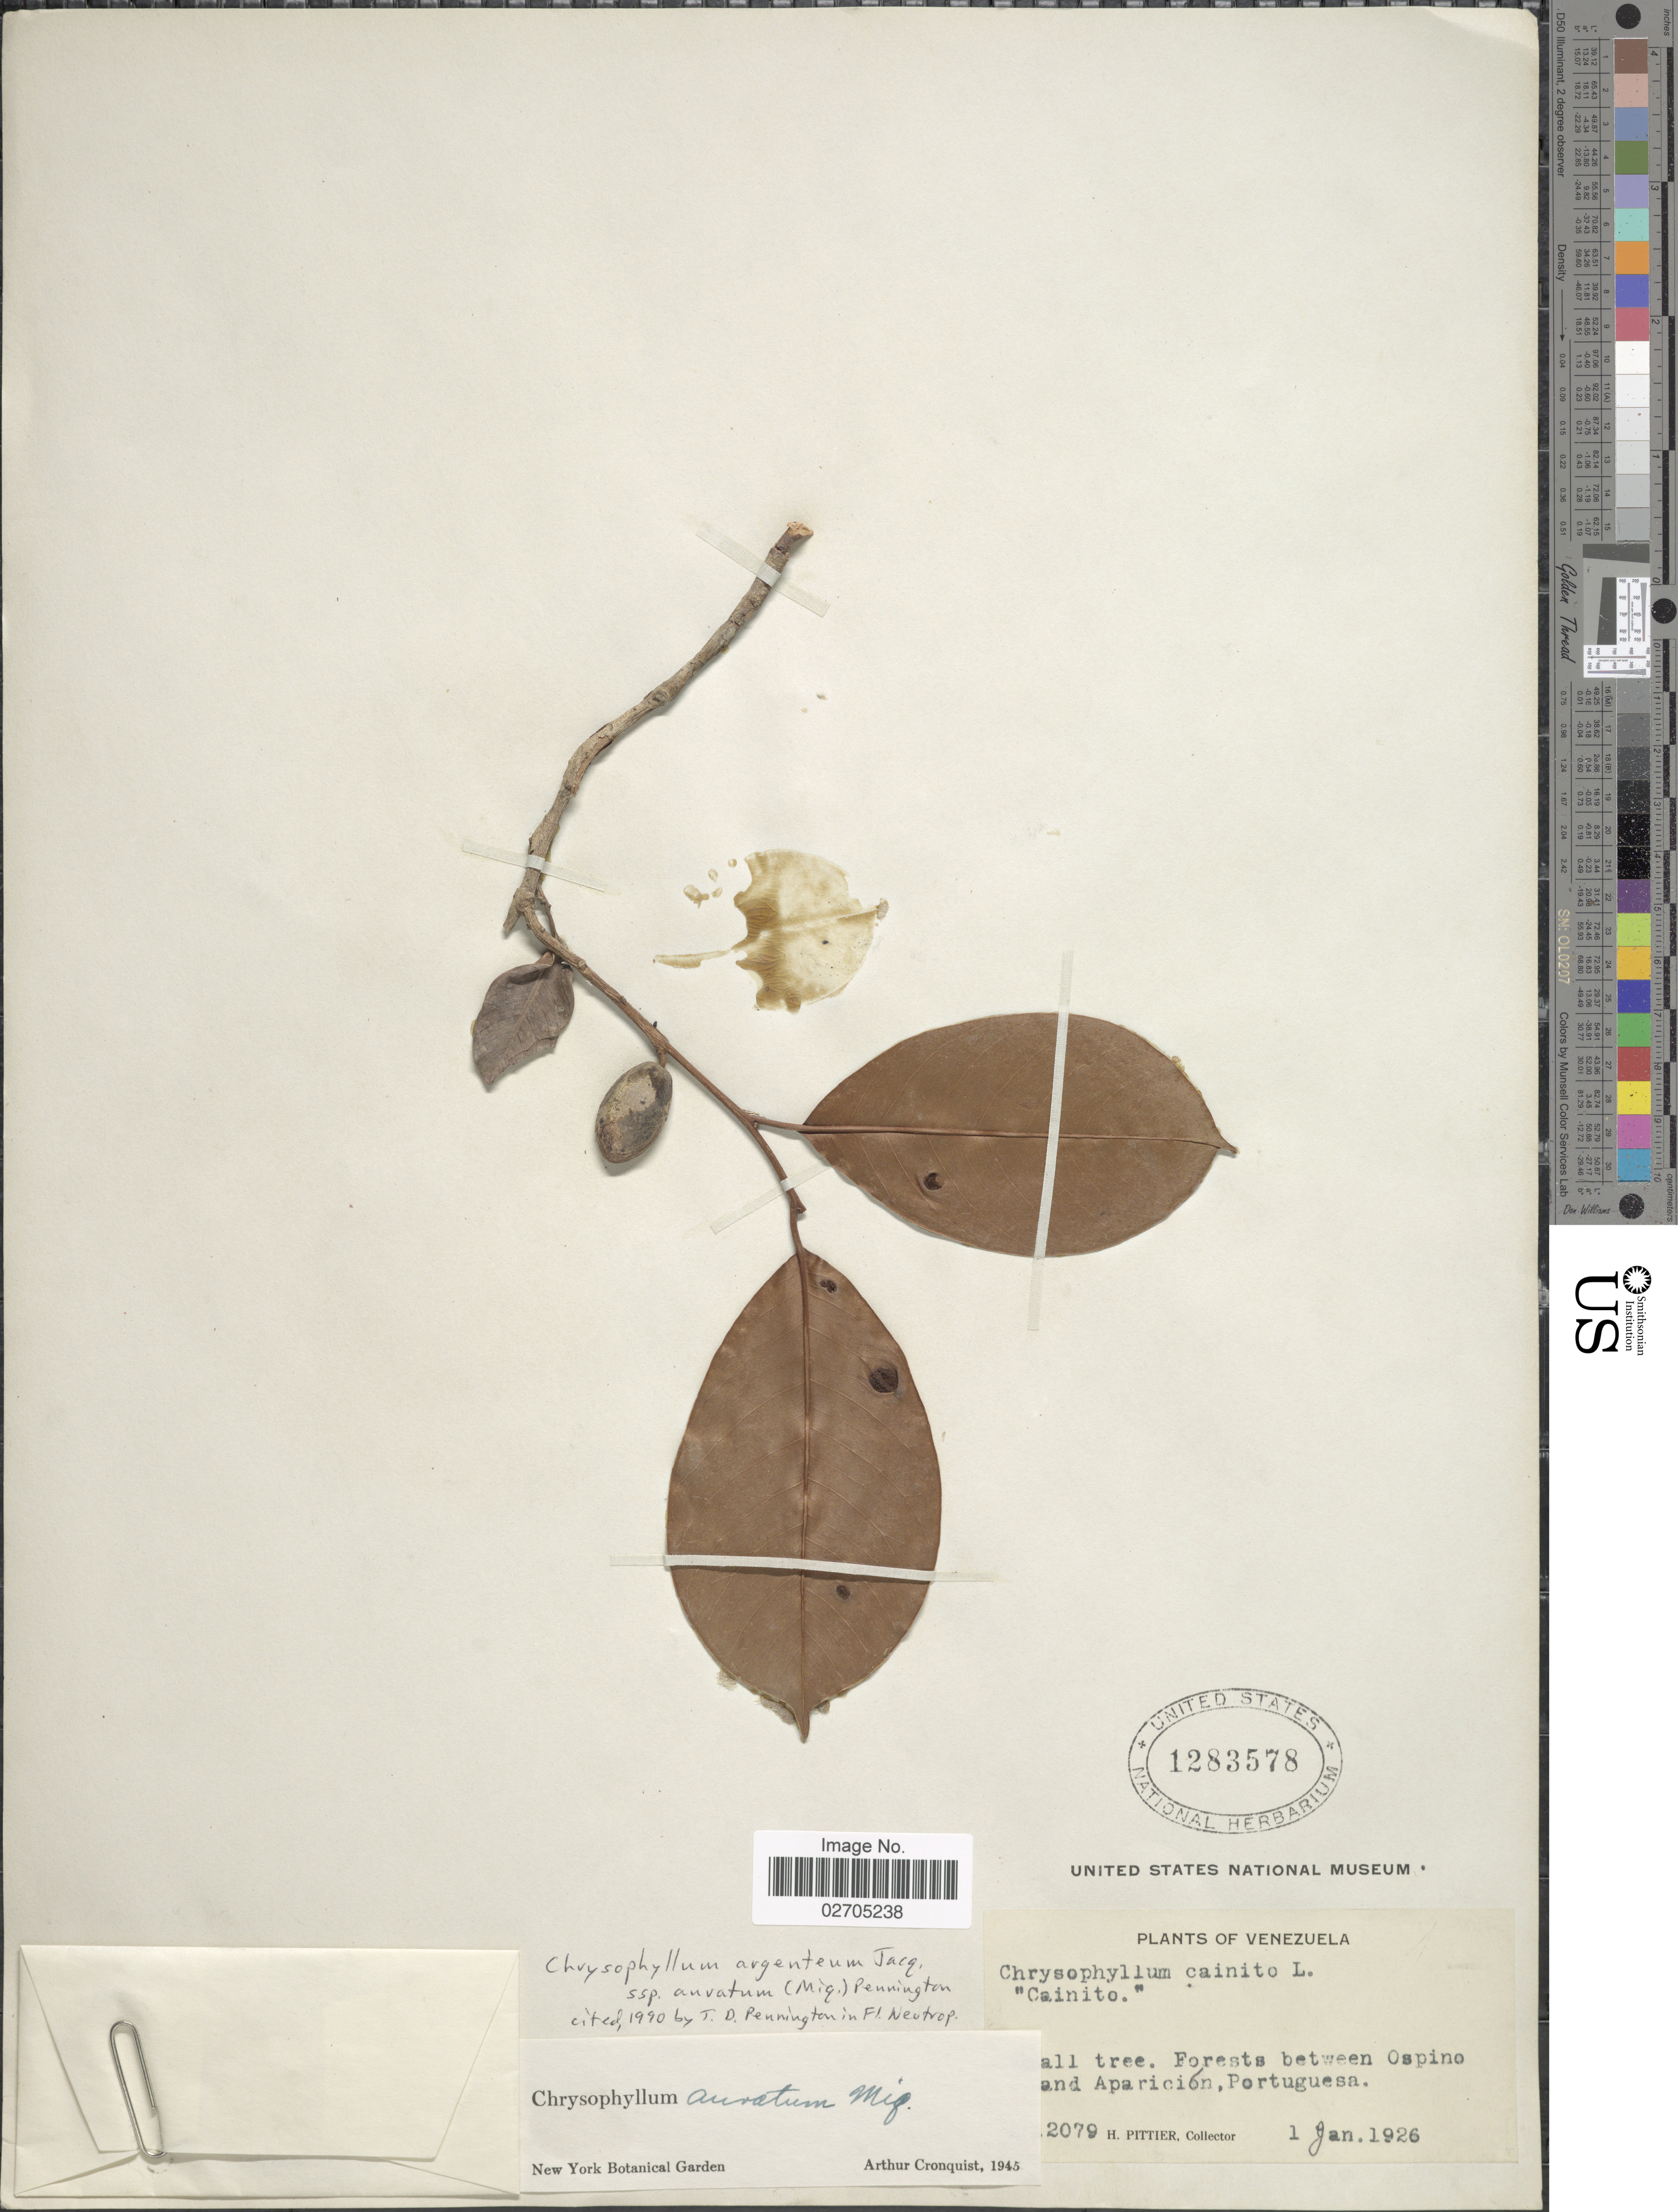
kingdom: Plantae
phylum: Tracheophyta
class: Magnoliopsida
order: Ericales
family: Sapotaceae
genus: Chrysophyllum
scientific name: Chrysophyllum argenteum subsp. auratum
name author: (Miq.) T.D. Penn.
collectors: H. F. Pittier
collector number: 2079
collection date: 1926-01-01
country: Venezuela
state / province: Portuguesa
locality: Forests between Ospino and Aparicion.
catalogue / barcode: US 1283578